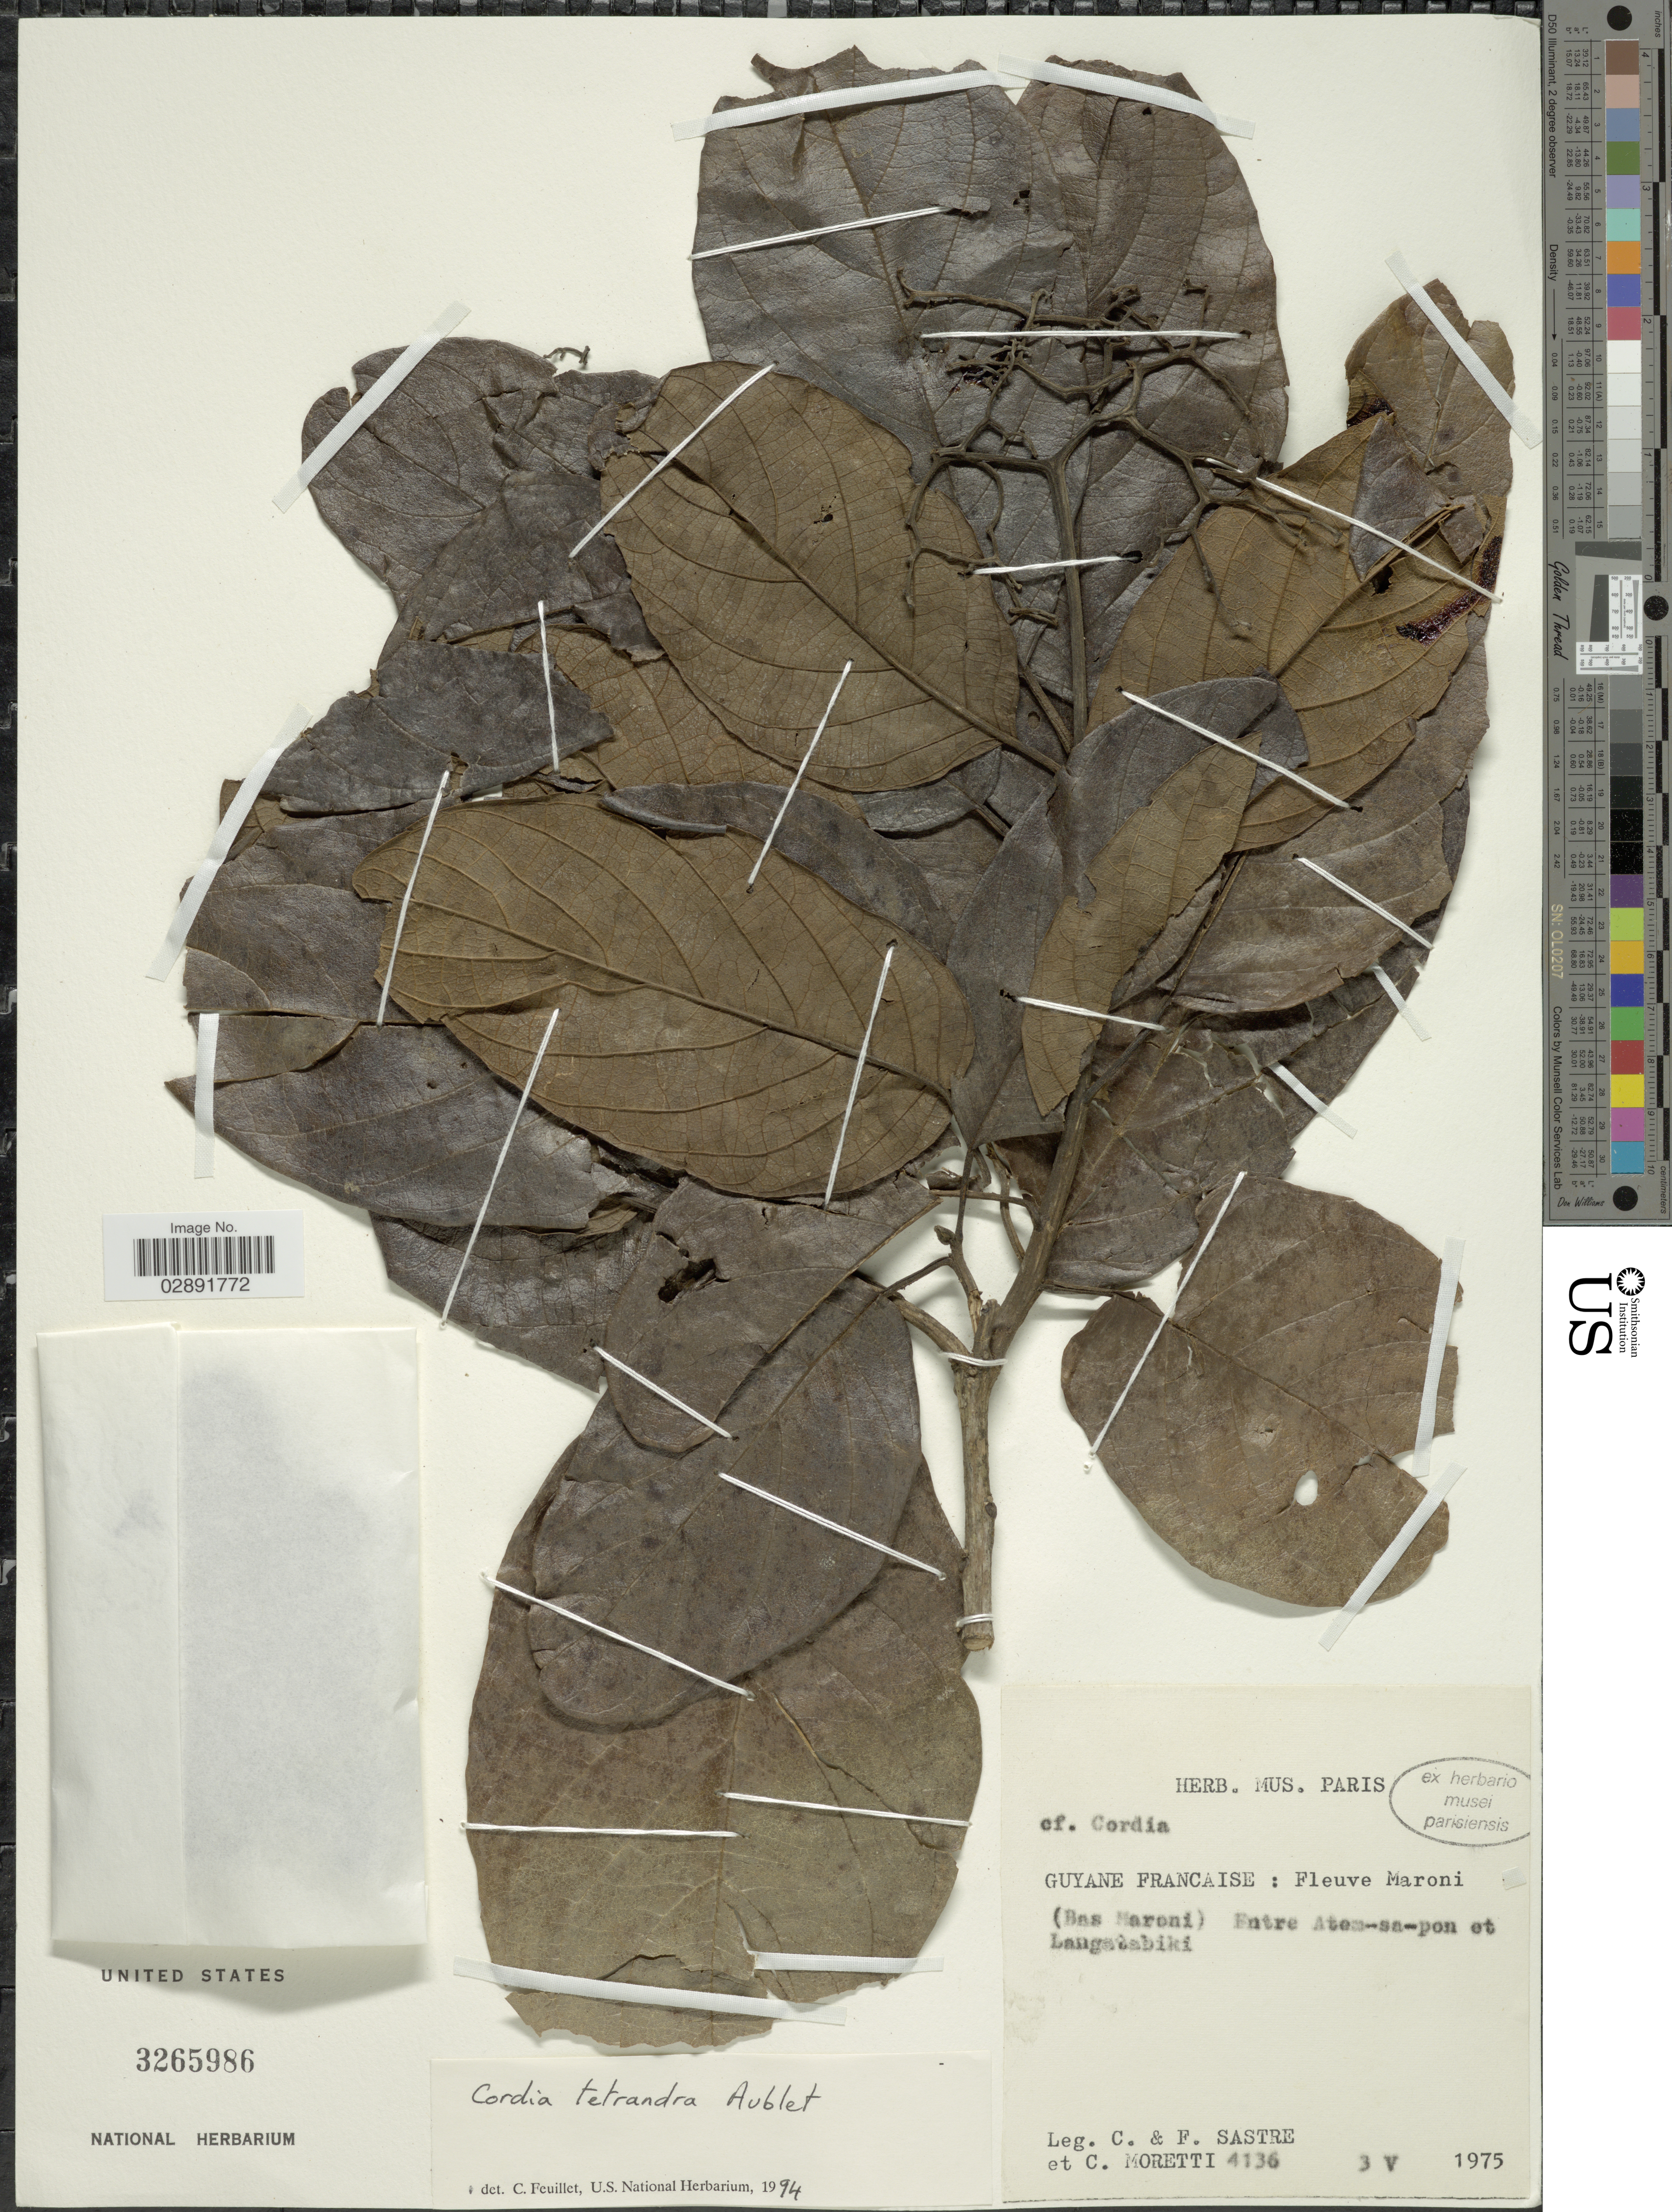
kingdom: Plantae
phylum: Tracheophyta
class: Magnoliopsida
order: Boraginales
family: Cordiaceae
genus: Cordia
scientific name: Cordia tetrandra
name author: Aubl.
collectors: C. Sastre, F. Sastre & C. Moretti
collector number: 4136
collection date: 1975-05-03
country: French Guiana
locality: Guyane Francaise: Fleuve Maroni (Bas Maroni) Entre Atem [interpreted]-sa-pon et Langatabiki.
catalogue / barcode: US 3265986